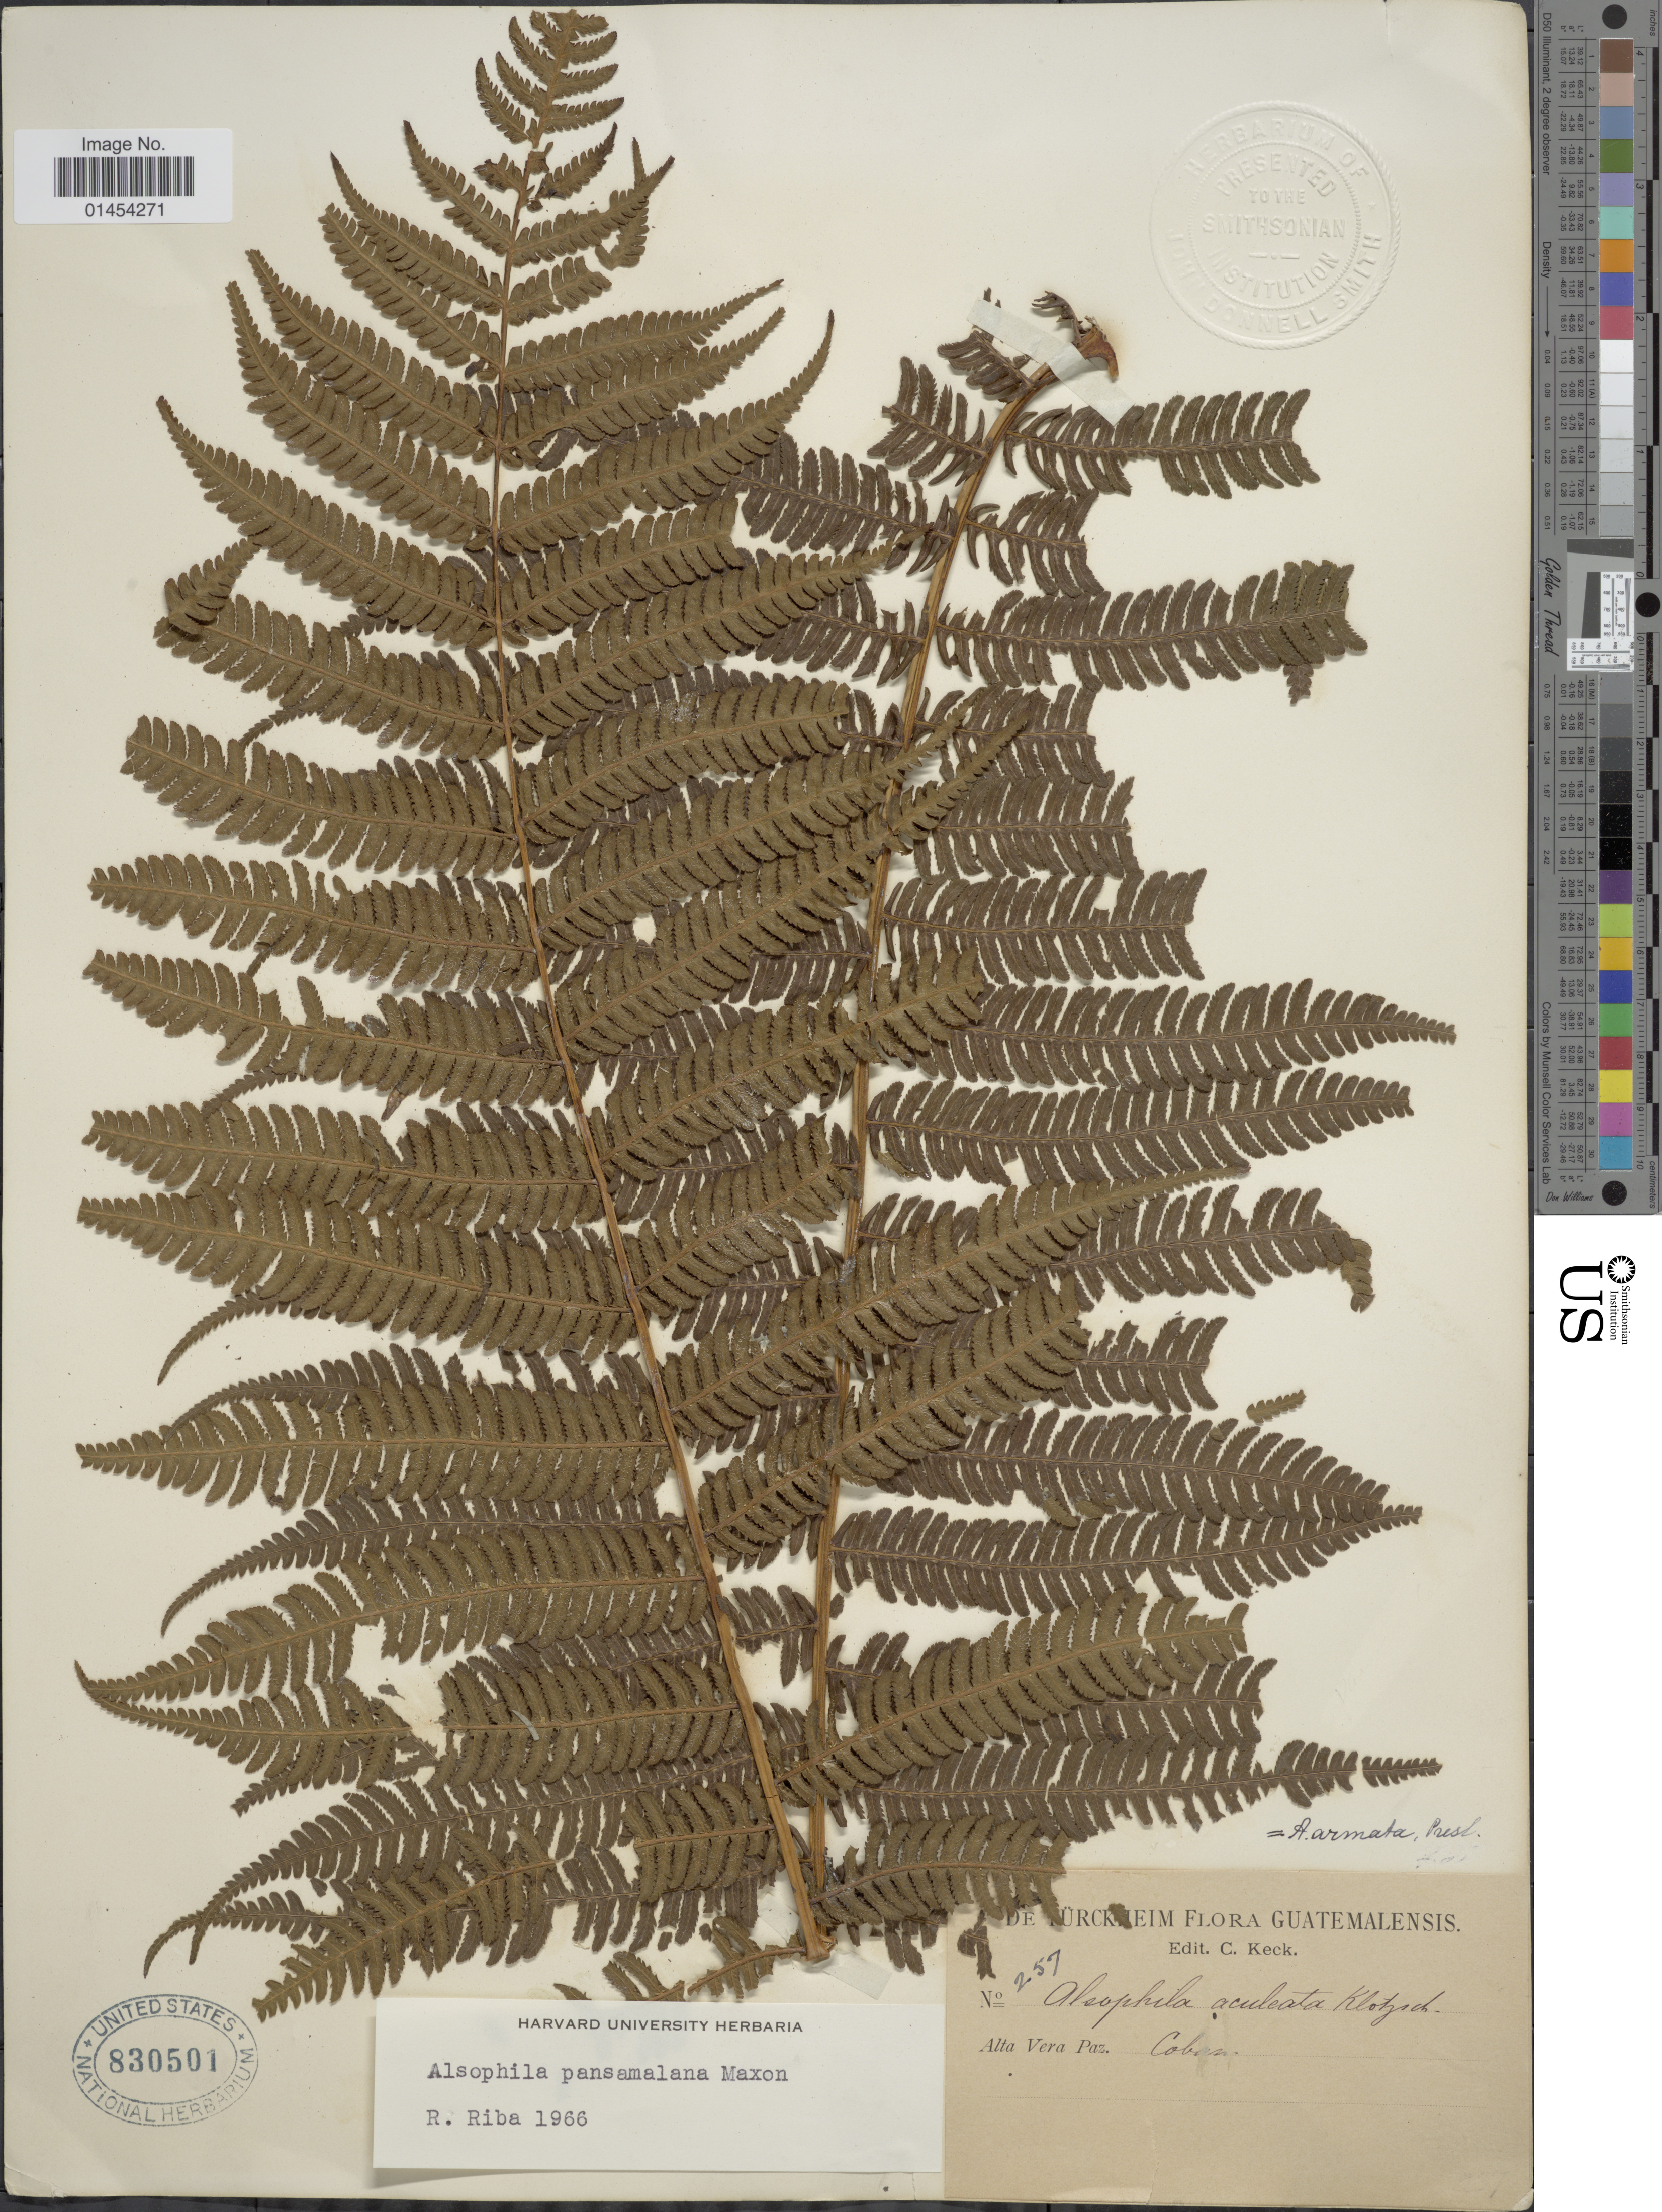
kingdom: Plantae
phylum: Tracheophyta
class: Polypodiopsida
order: Cyatheales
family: Cyatheaceae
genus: Alsophila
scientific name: Alsophila armata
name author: (Sw.) C. Presl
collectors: C. Keck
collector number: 157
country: Guatemala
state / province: Alta Verapaz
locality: Coban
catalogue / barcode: US 830501